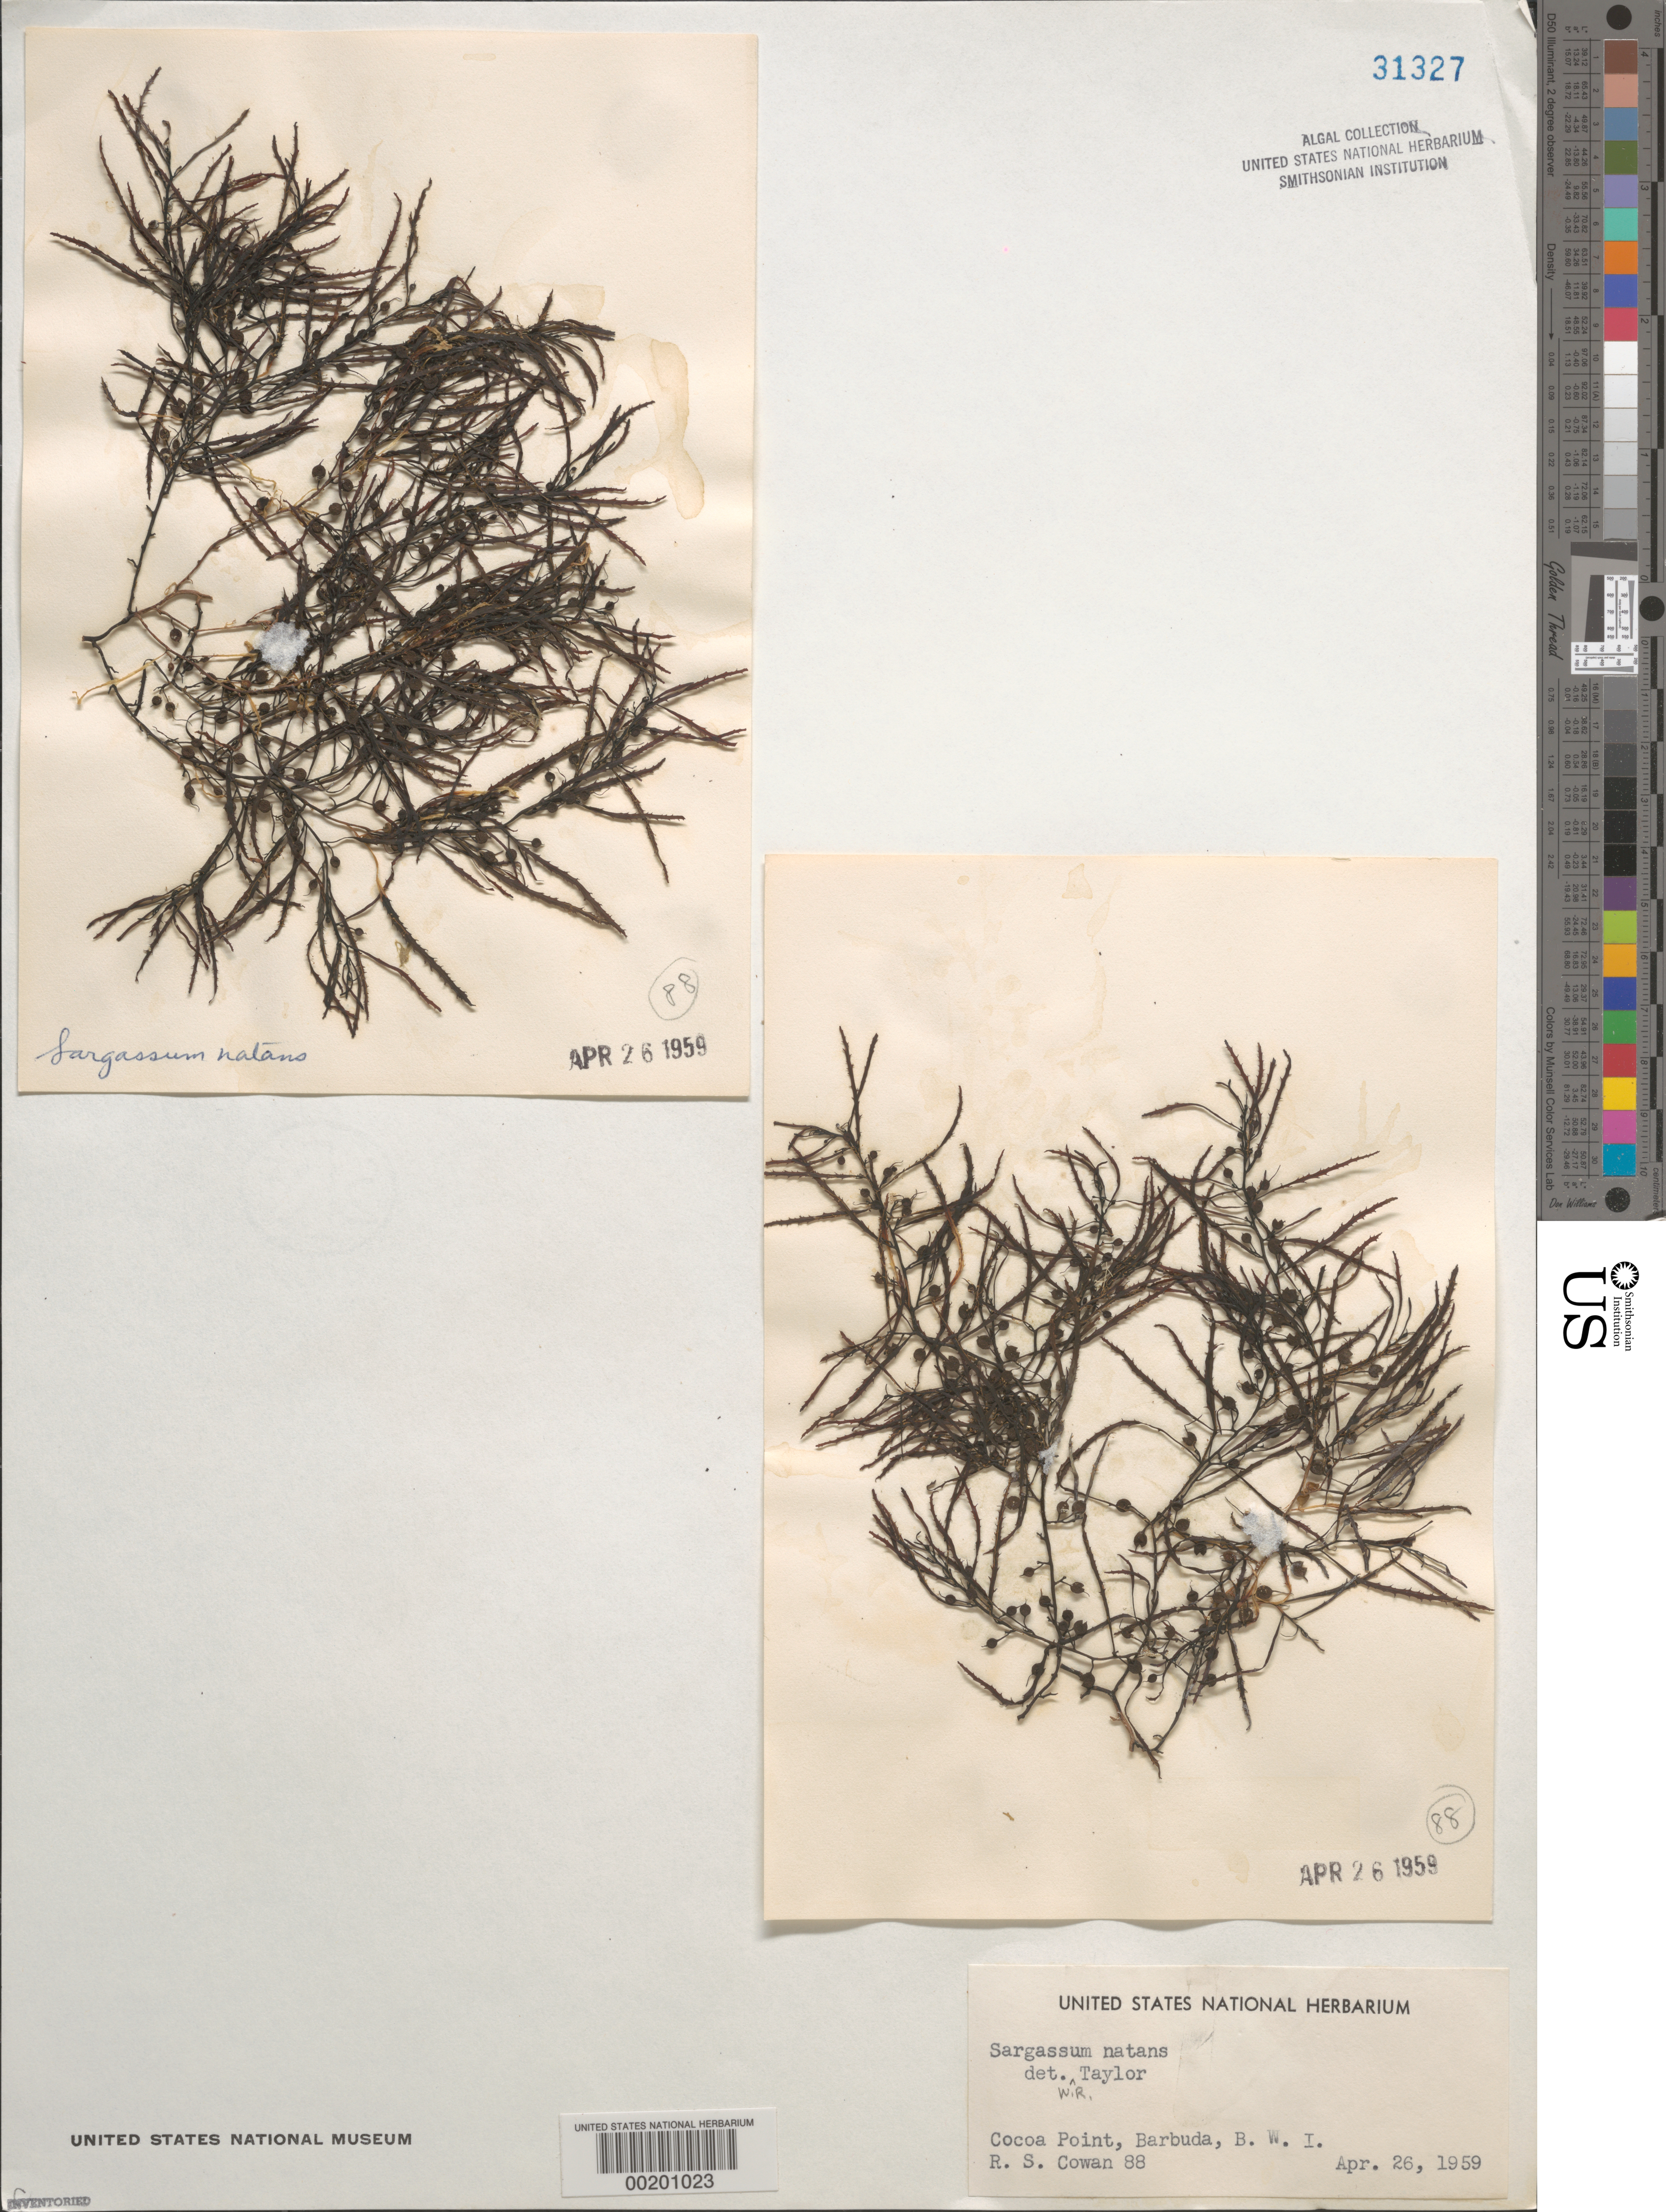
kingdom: Chromista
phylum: Ochrophyta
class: Phaeophyceae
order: Fucales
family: Sargassaceae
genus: Sargassum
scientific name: Sargassum natans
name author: (L.) Gaillon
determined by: Taylor, William R.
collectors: R. S. Cowan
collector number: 88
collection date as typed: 26 Apr 1959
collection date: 1959-04-26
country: Antigua and Barbuda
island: Barbuda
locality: Cocoa Point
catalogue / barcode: US 31327